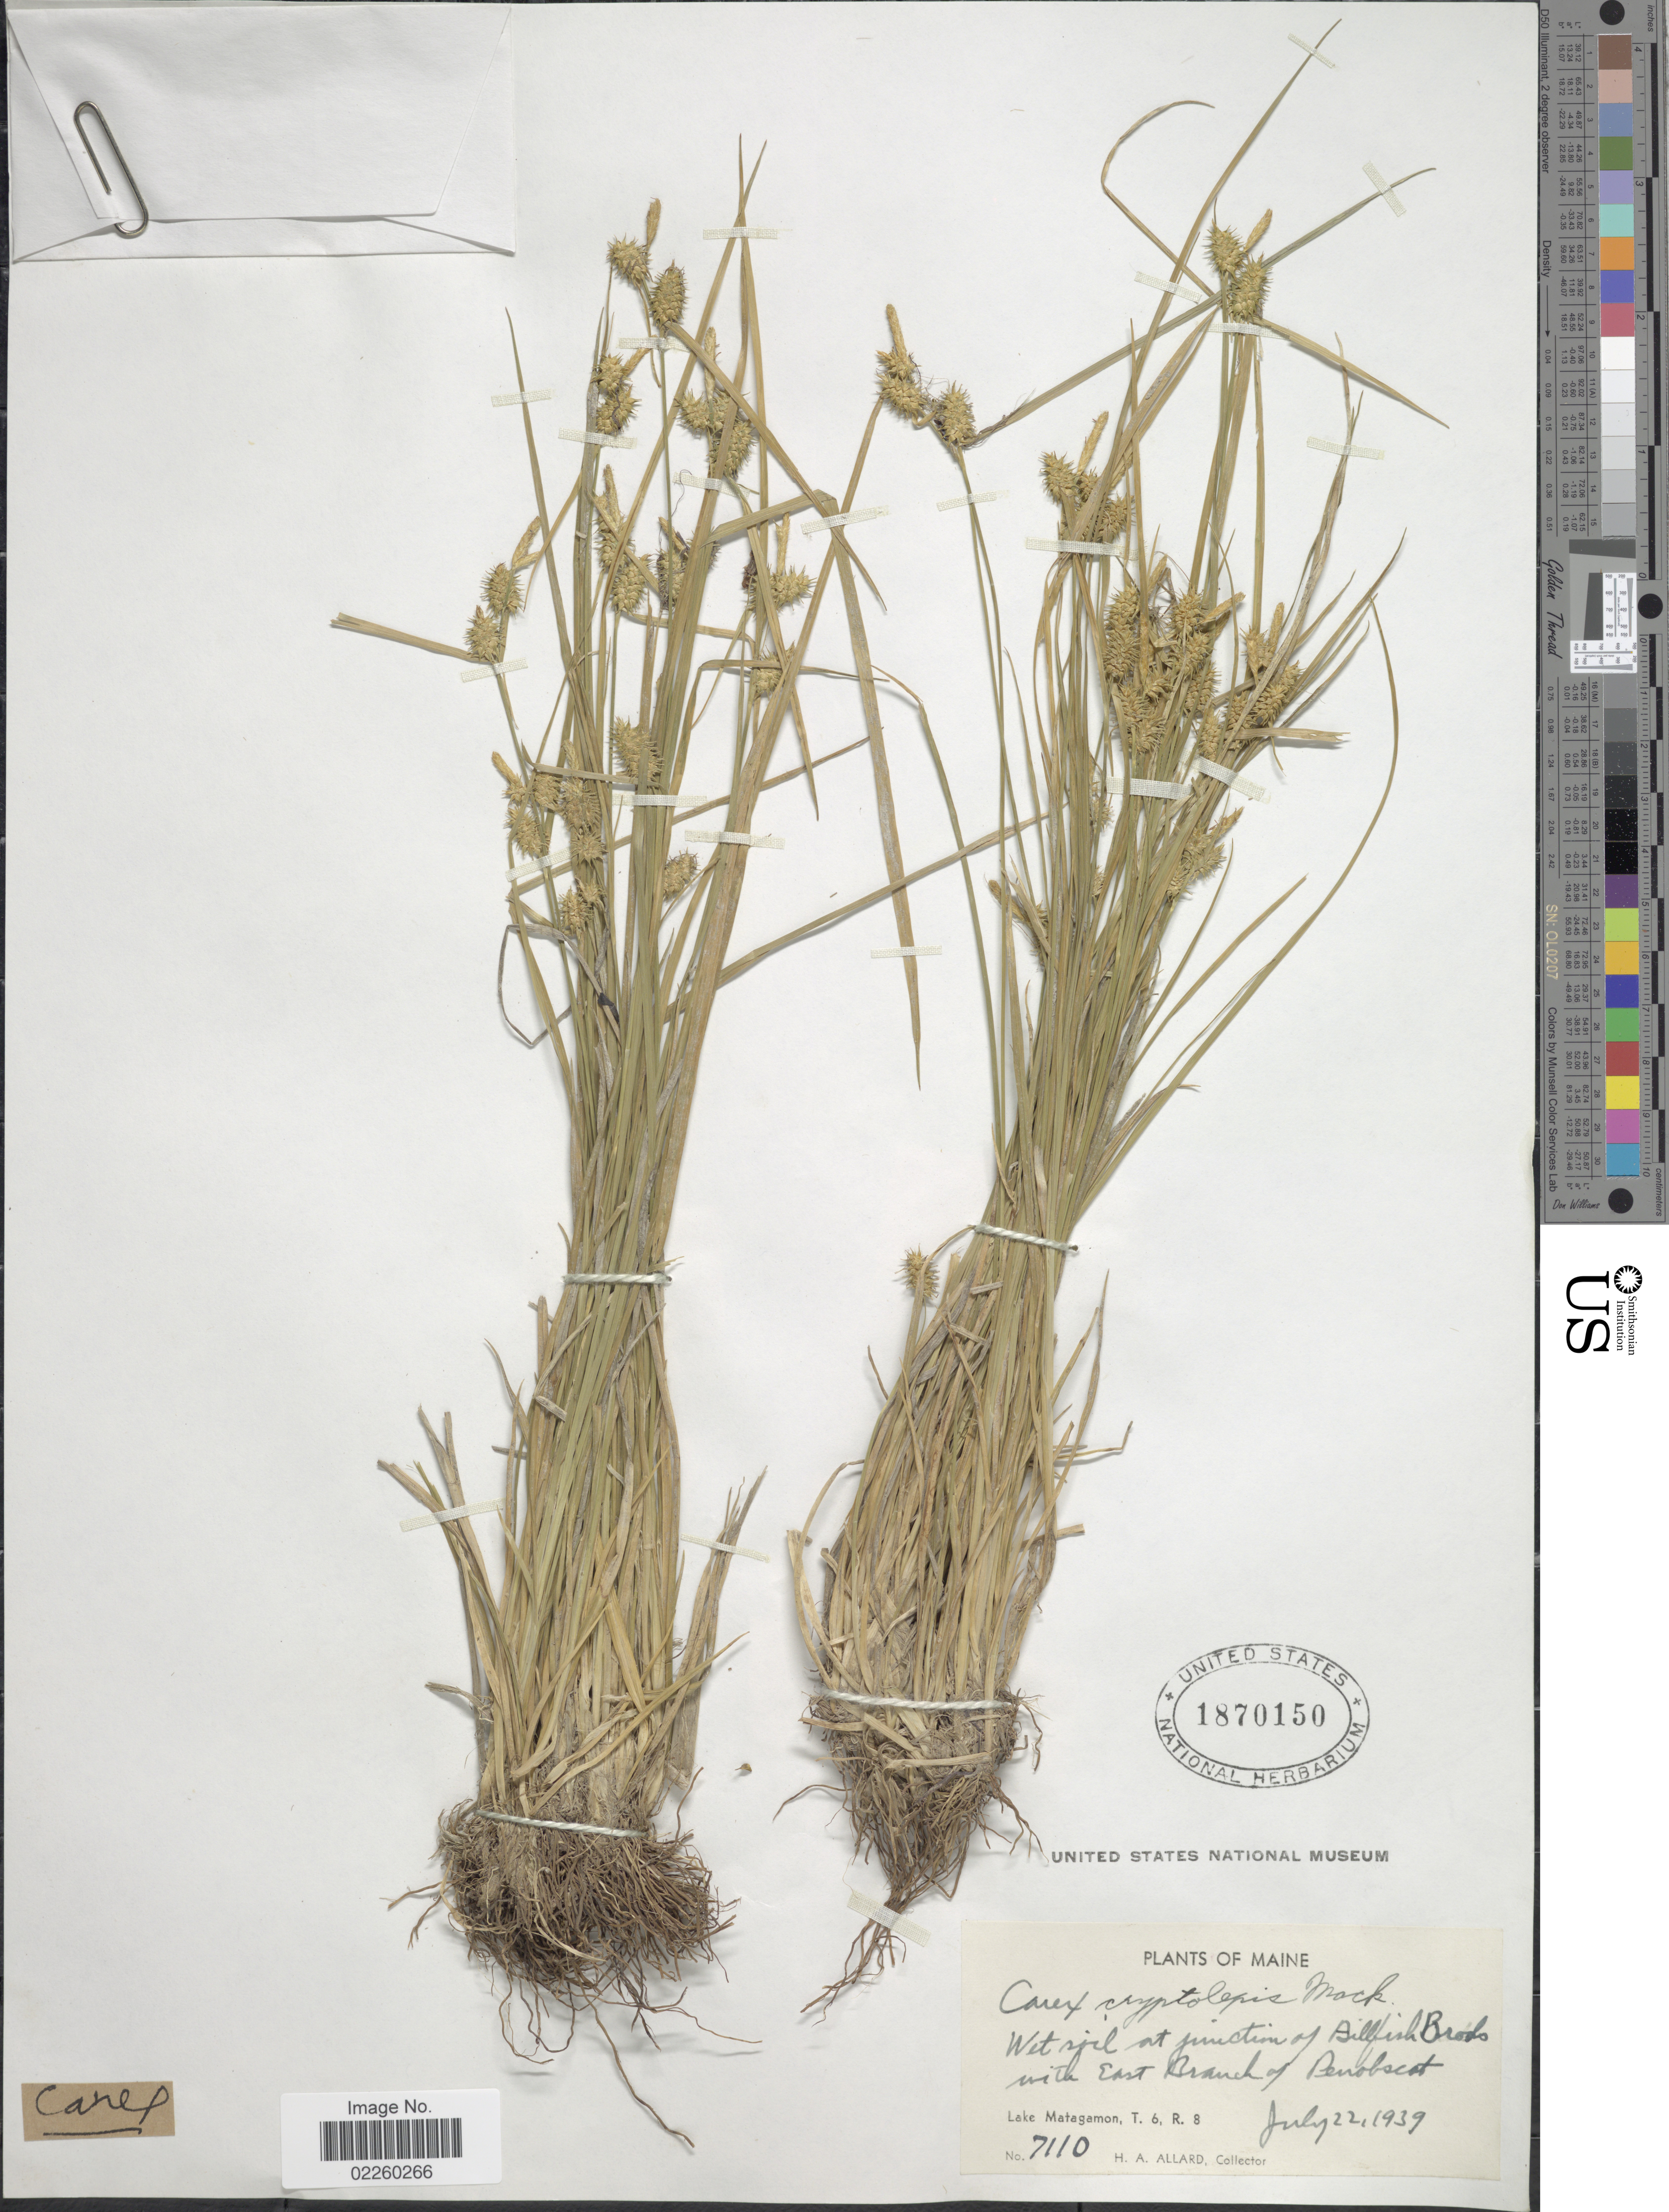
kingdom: Plantae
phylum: Tracheophyta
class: Liliopsida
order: Poales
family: Cyperaceae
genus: Carex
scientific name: Carex cryptolepis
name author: Mack.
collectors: H. A. Allard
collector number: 7110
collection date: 1939-07-22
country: United States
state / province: Maine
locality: Wet soil at junction of Billfish Brook with East Branch of Penobscot. Lake Matagamon, T.6, R.8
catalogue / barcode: US 1870150